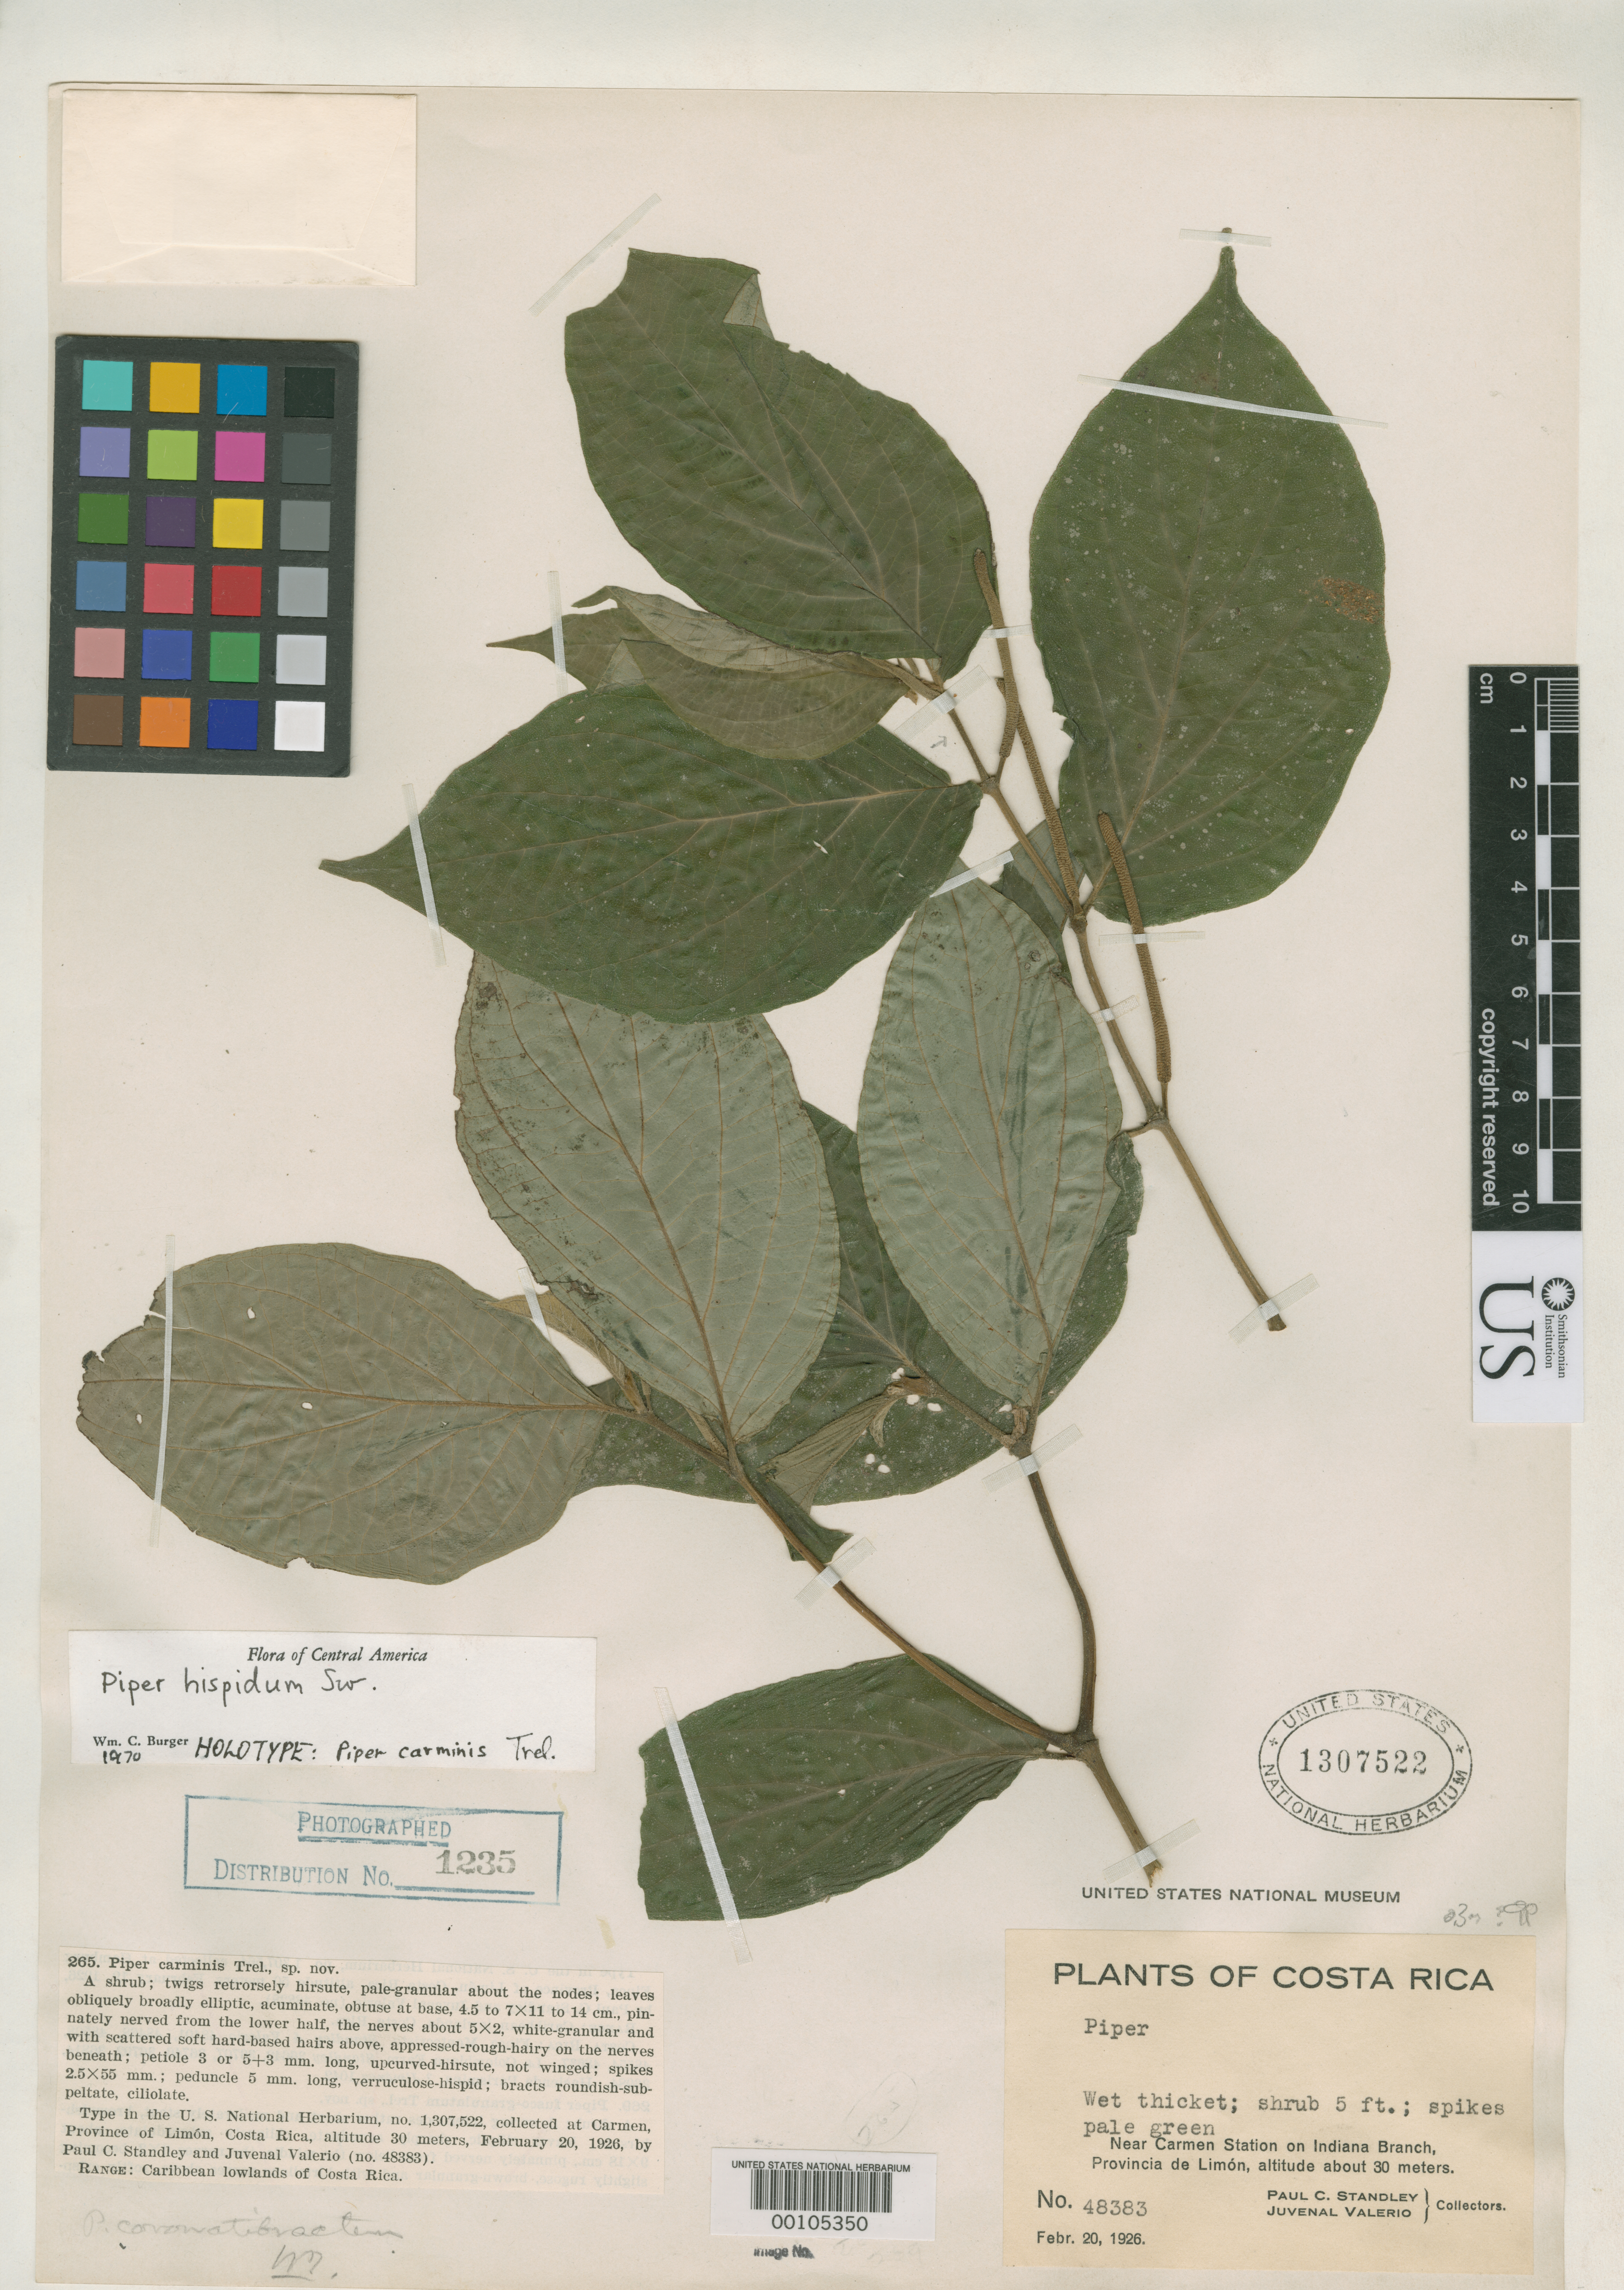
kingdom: Plantae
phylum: Tracheophyta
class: Magnoliopsida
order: Piperales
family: Piperaceae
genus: Piper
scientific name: Piper carminis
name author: Trel.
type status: Holotype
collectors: P. C. Standley & J. Valerio R.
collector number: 48383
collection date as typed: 20 Feb 1926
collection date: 1926-02-20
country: Costa Rica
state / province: Limón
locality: Near Carmen Station on Indiana Branch.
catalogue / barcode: US 1307522